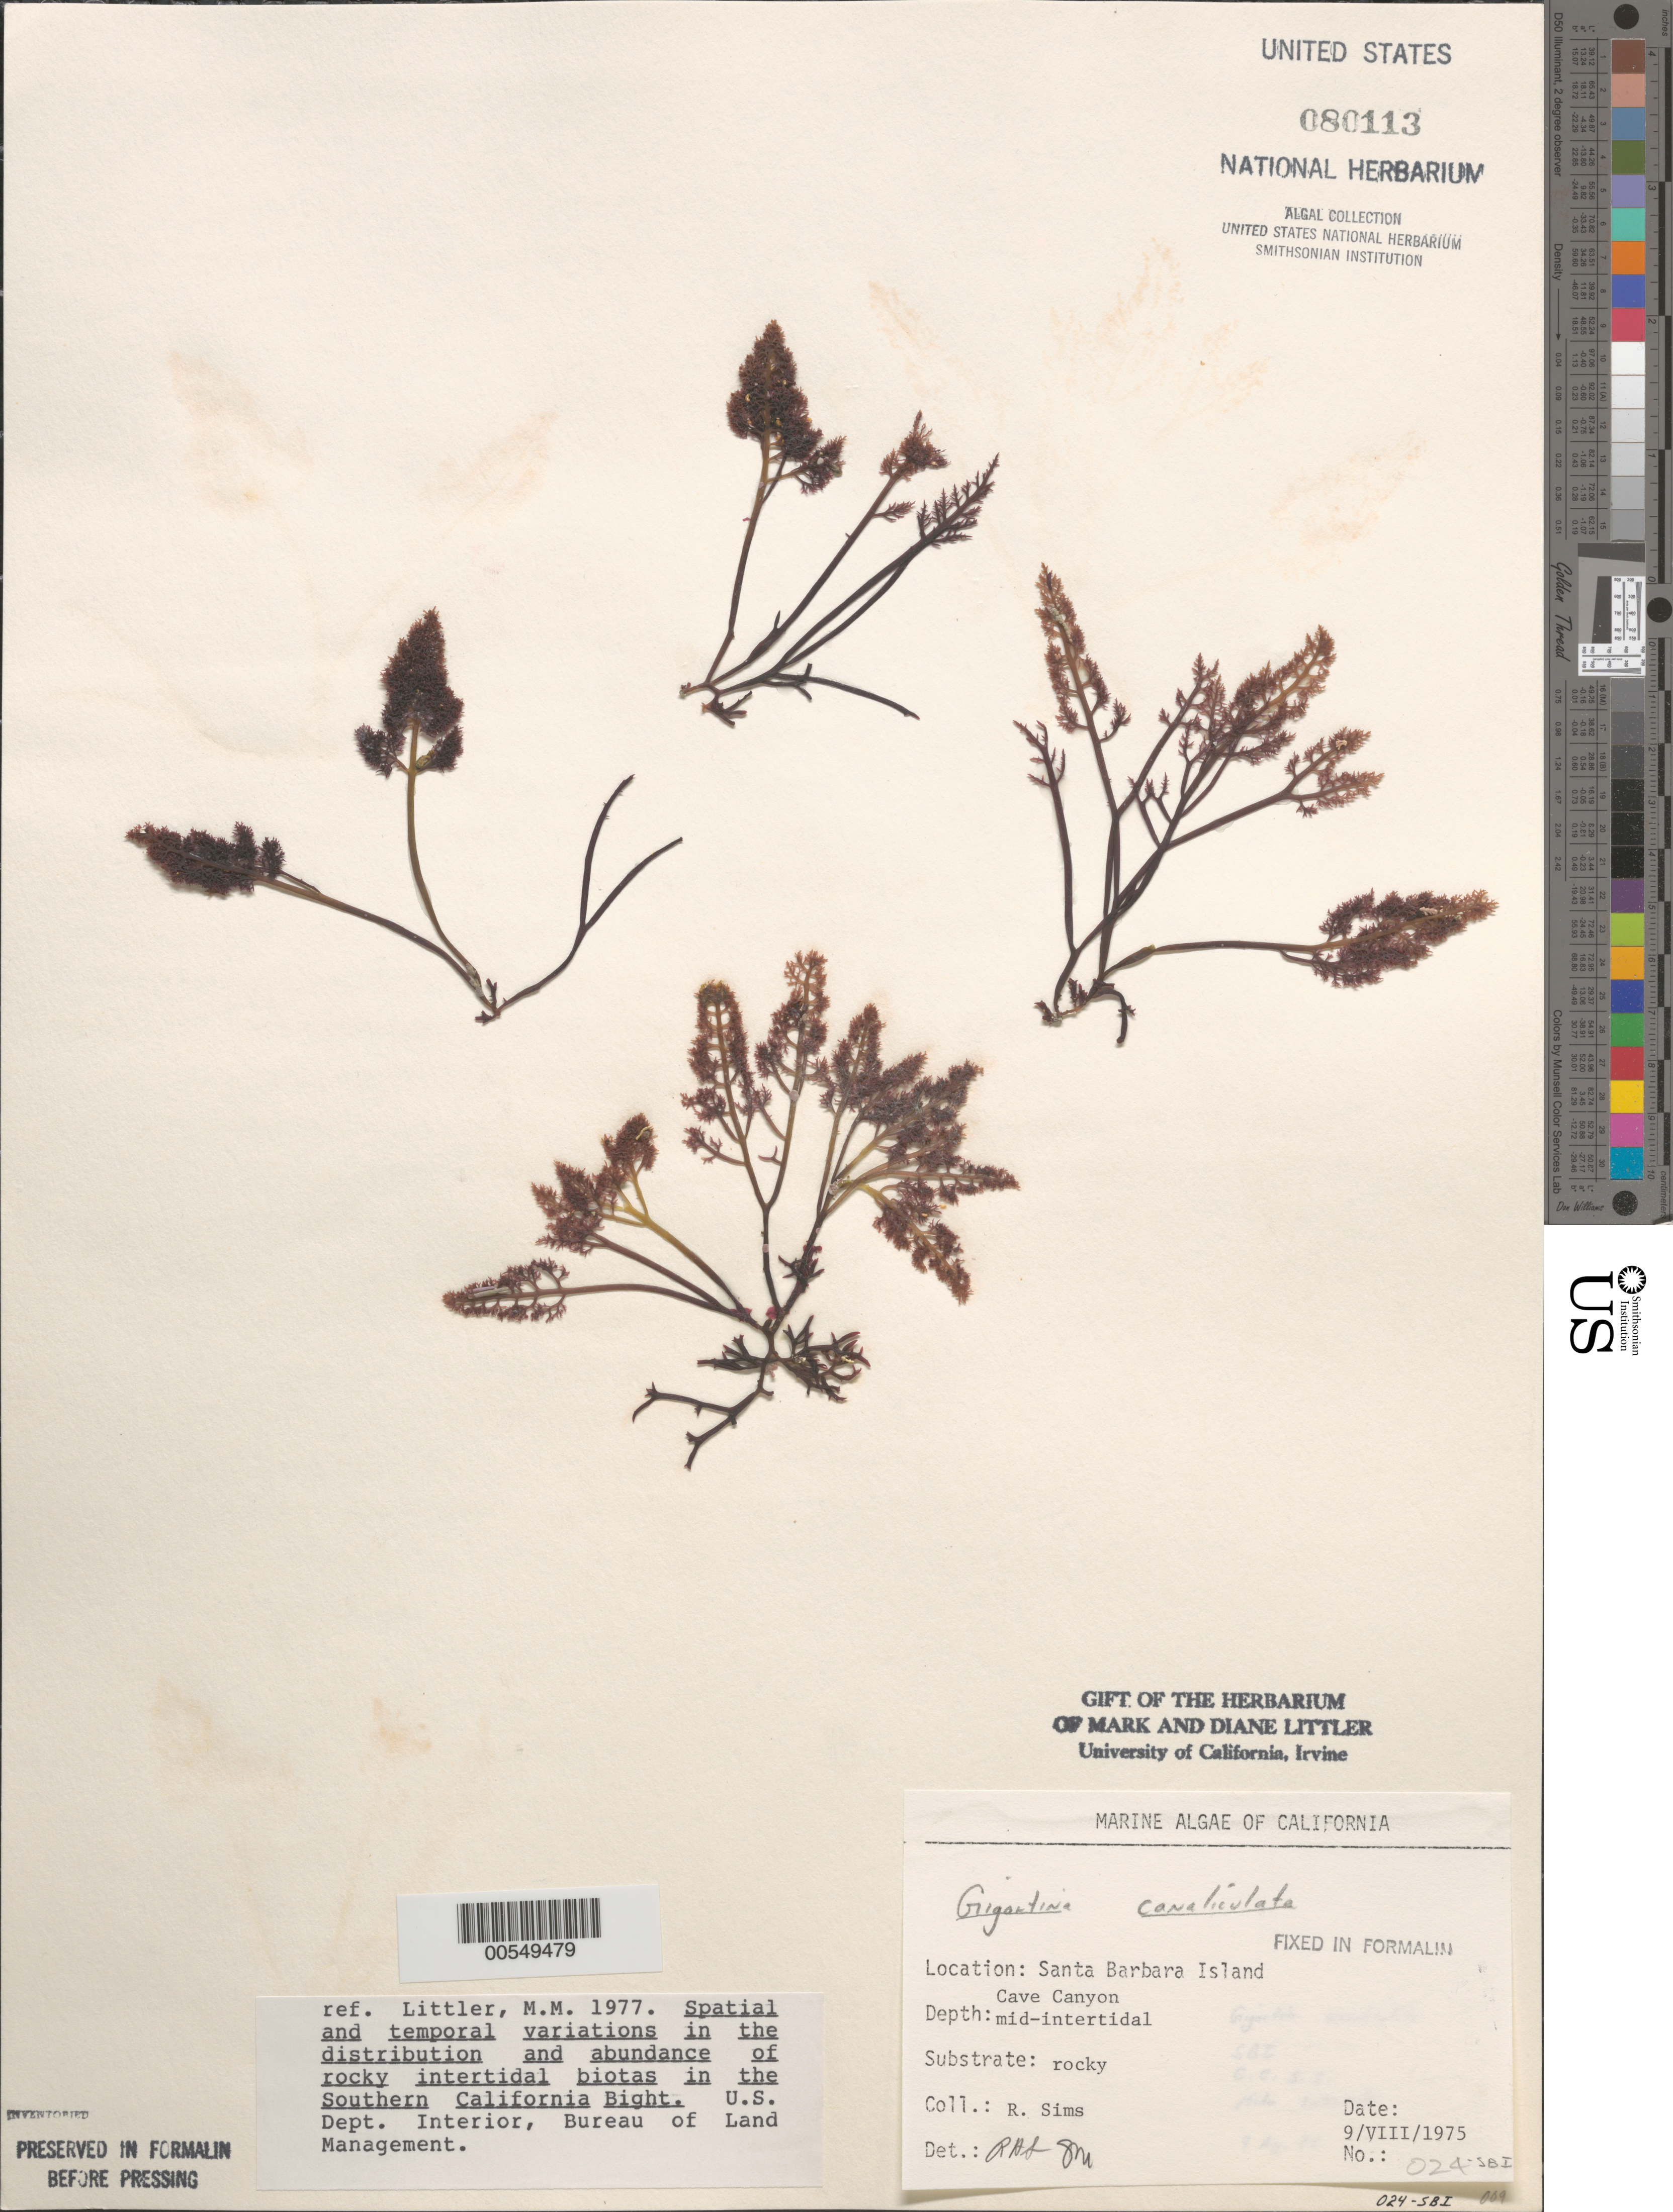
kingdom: Plantae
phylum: Rhodophyta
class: Florideophyceae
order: Gigartinales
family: Gigartinaceae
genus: Chondracanthus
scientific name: Chondracanthus canaliculatus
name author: (Harv.) Guiry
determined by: Algae name updating Project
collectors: R. H. Sims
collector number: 024-sbi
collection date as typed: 09 Aug 1975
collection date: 1975-08-09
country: United States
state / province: California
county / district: Santa Barbara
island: Santa Barbara Island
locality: Cave Canyon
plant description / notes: BLM-SOCALBIGHT Rocky Intertidal Survey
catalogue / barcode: US 80113